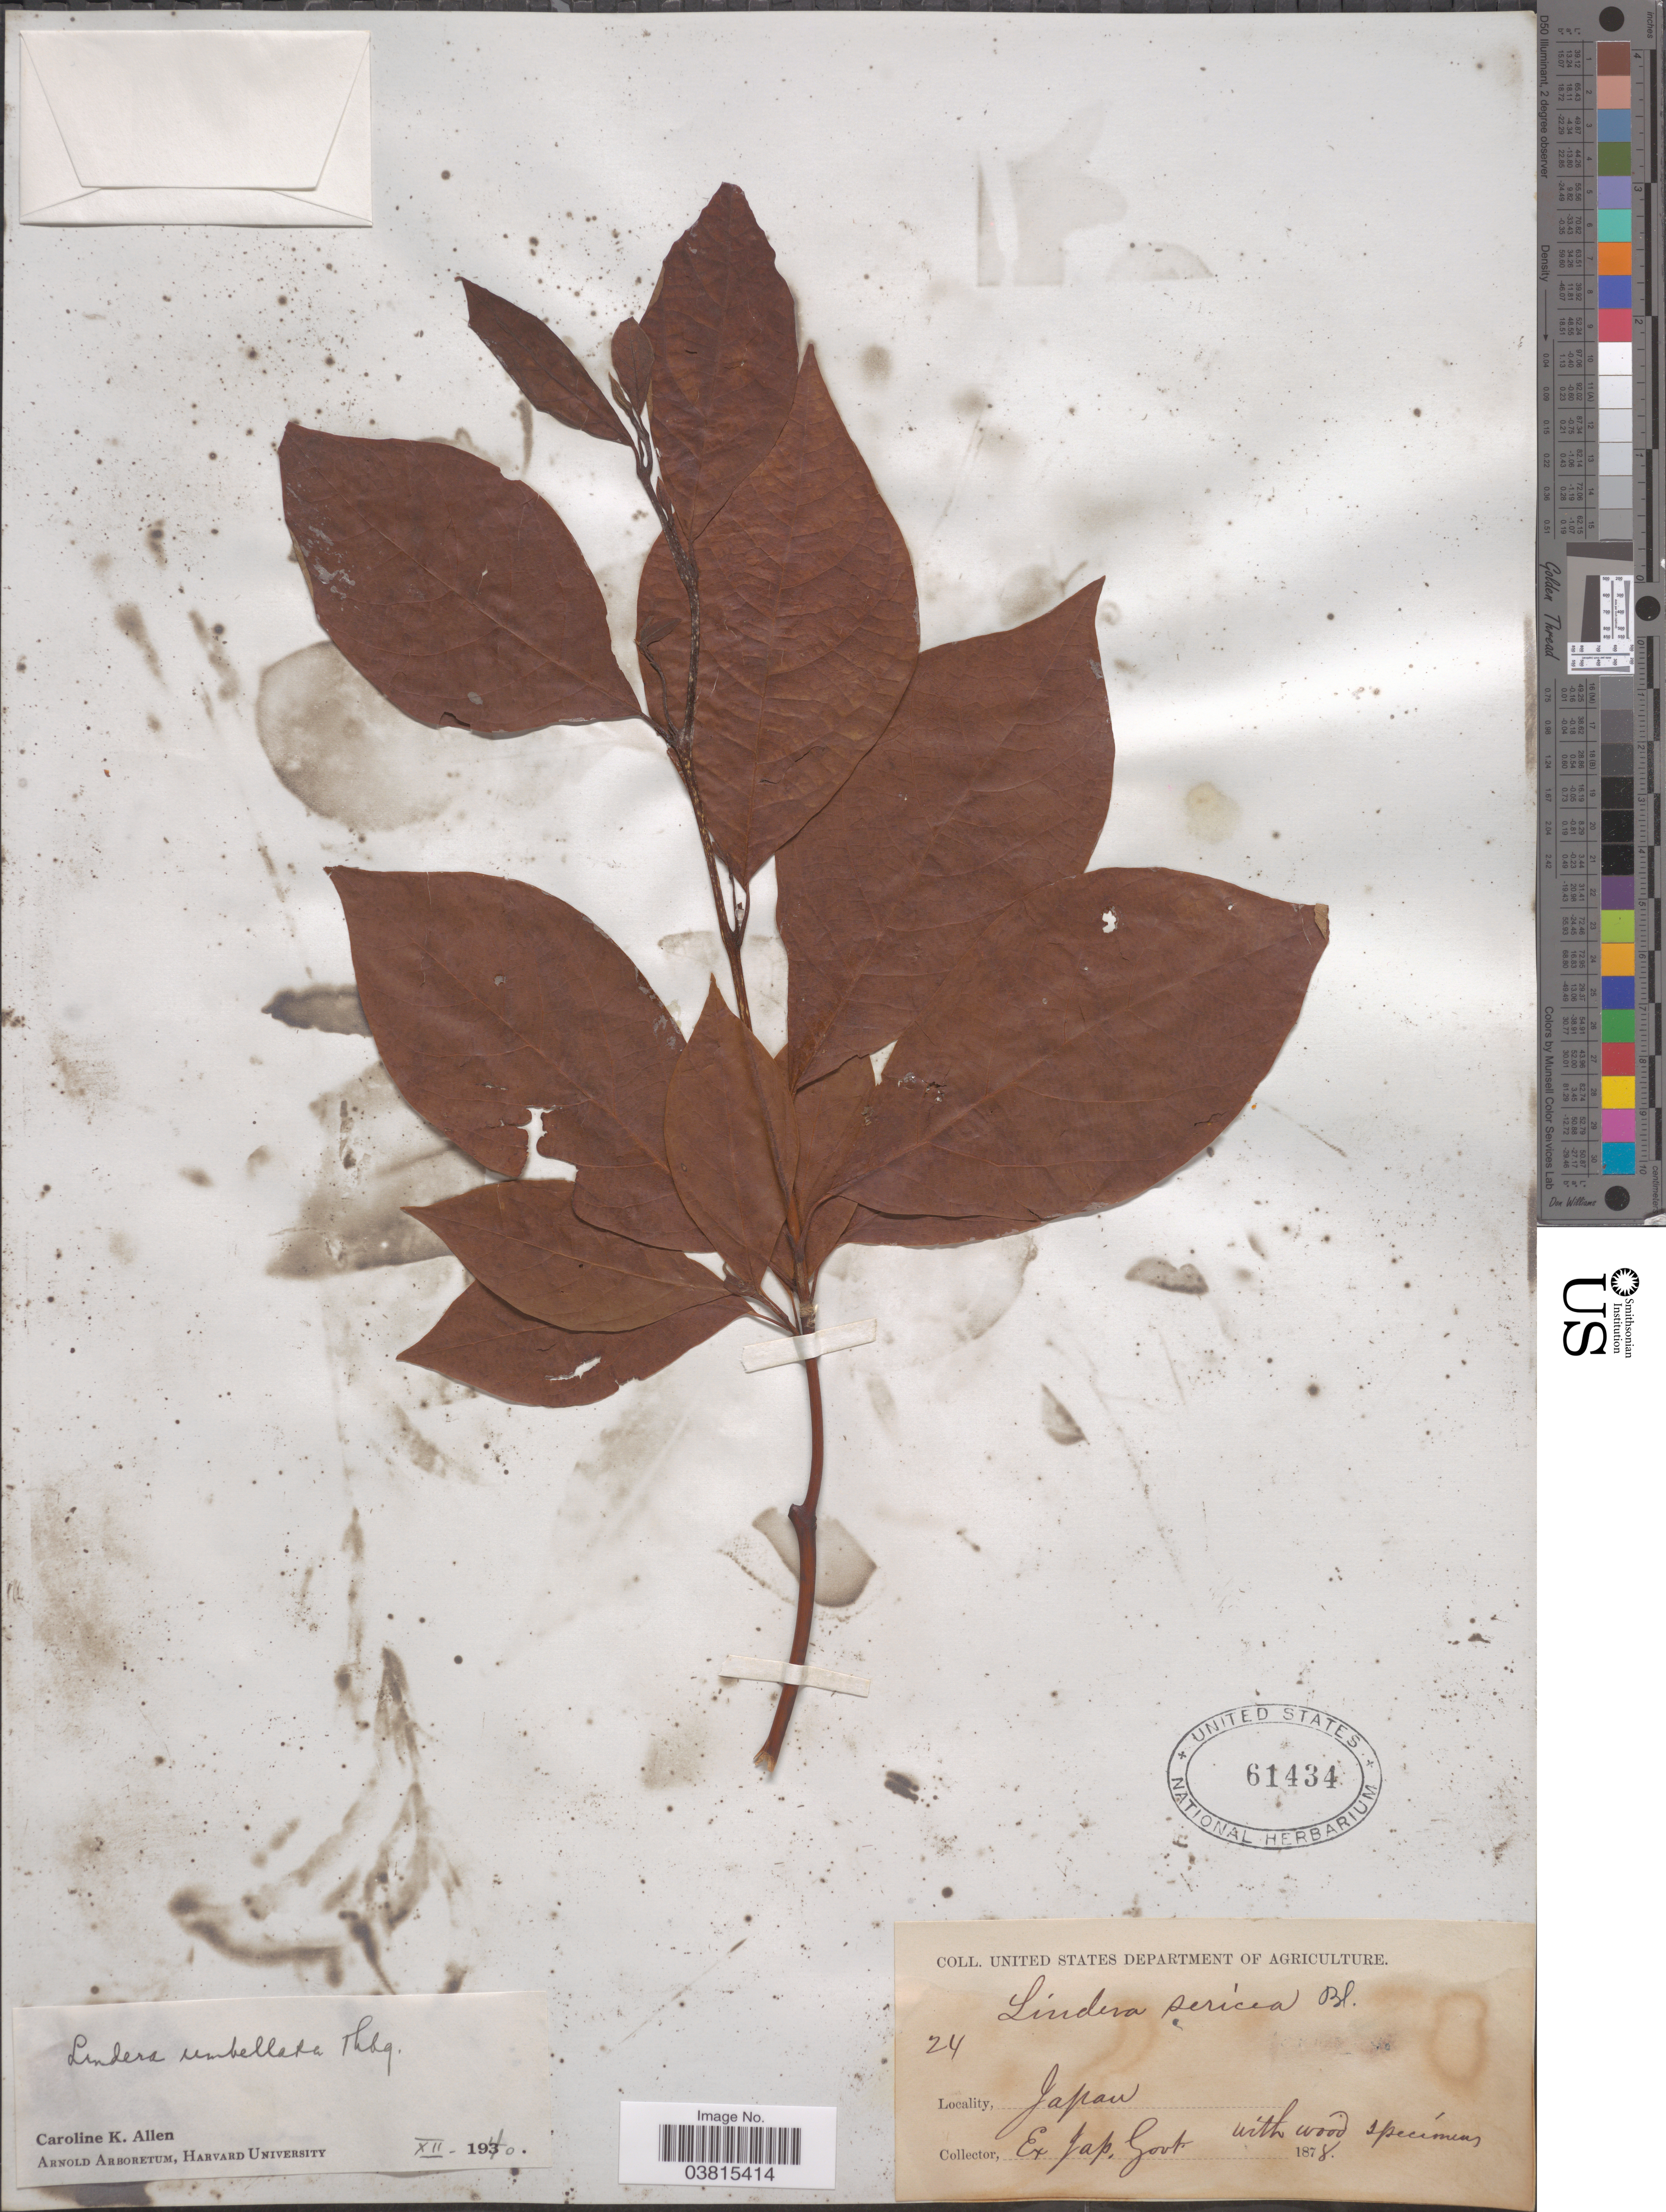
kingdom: Plantae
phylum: Tracheophyta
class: Magnoliopsida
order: Laurales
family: Lauraceae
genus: Lindera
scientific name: Lindera umbellata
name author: Thunb.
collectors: ex. Jap. Govt.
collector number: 24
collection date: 1878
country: Japan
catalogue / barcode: US 61434